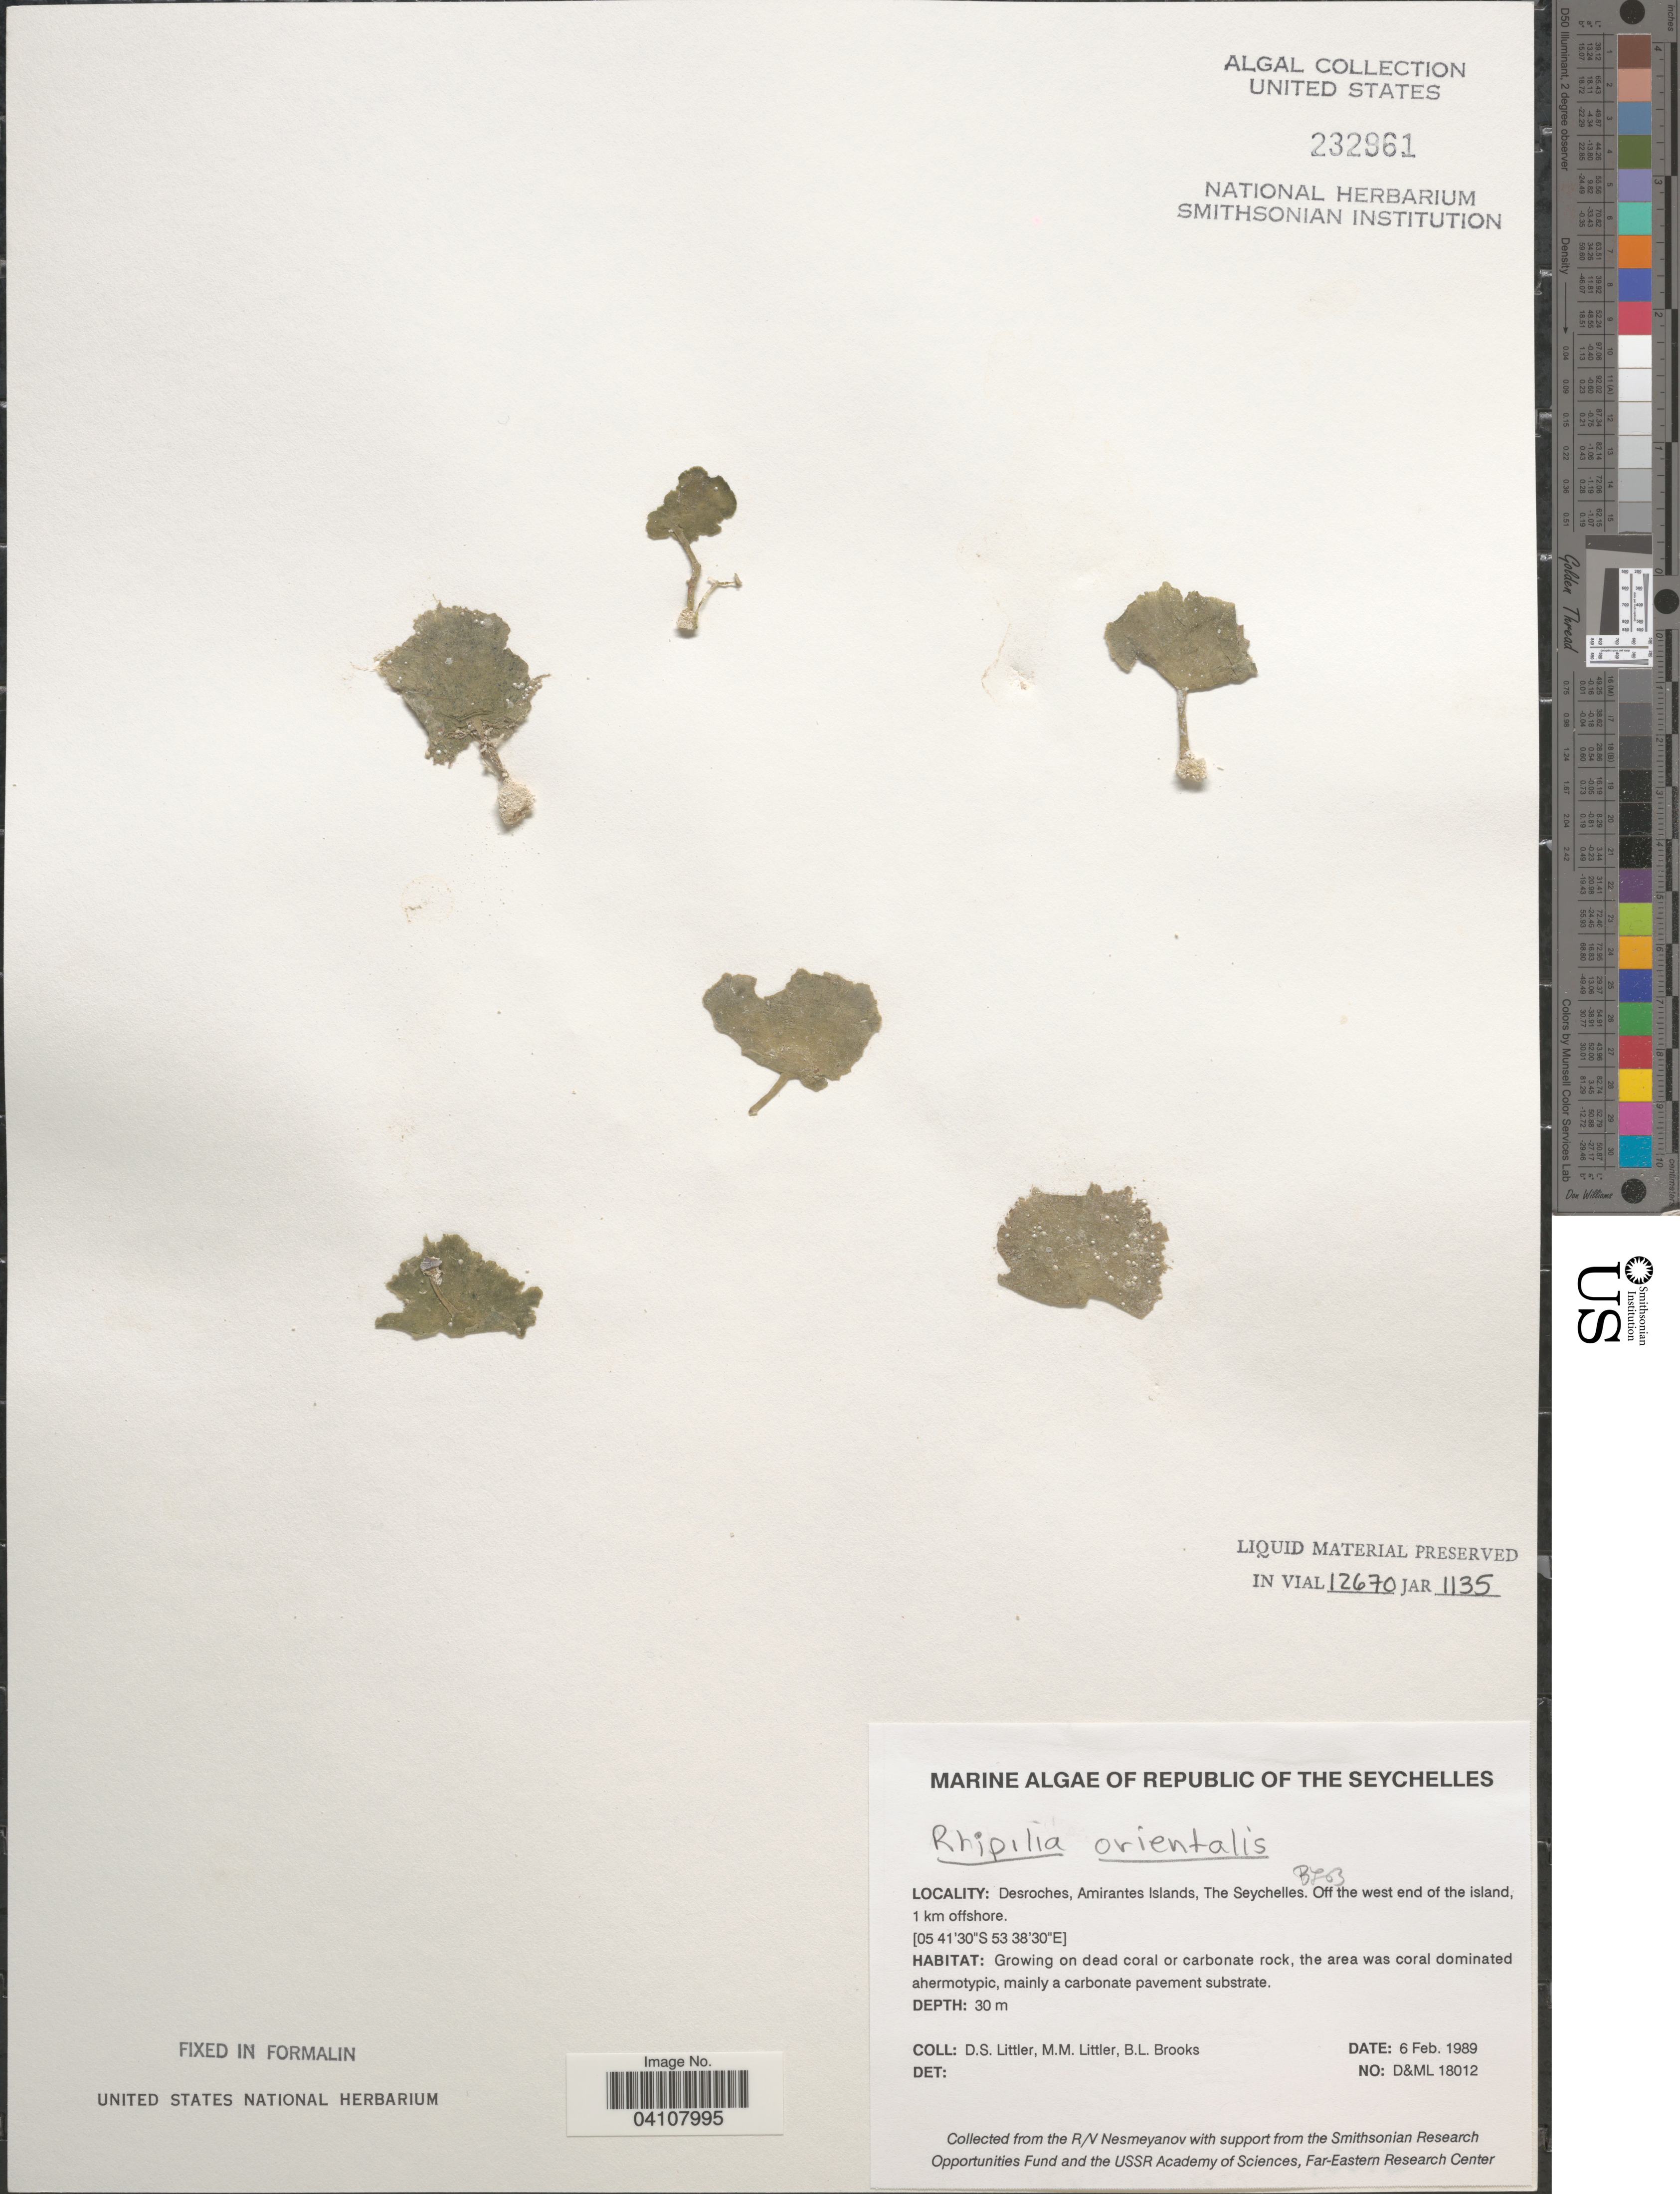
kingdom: Plantae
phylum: Chlorophyta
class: Ulvophyceae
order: Bryopsidales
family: Halimedaceae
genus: Kraftalia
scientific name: Kraftalia orientalis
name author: (A. Gepp & E. Gepp) Lagourgue & Payri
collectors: D. S. Littler & B. Brooks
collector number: D&ML18012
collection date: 1989-02-06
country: Seychelles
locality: Republic of the Seychelles. Desroches, Amirantes Islands. Off the west end of the island, 1 km offshore.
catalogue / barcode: US 232961